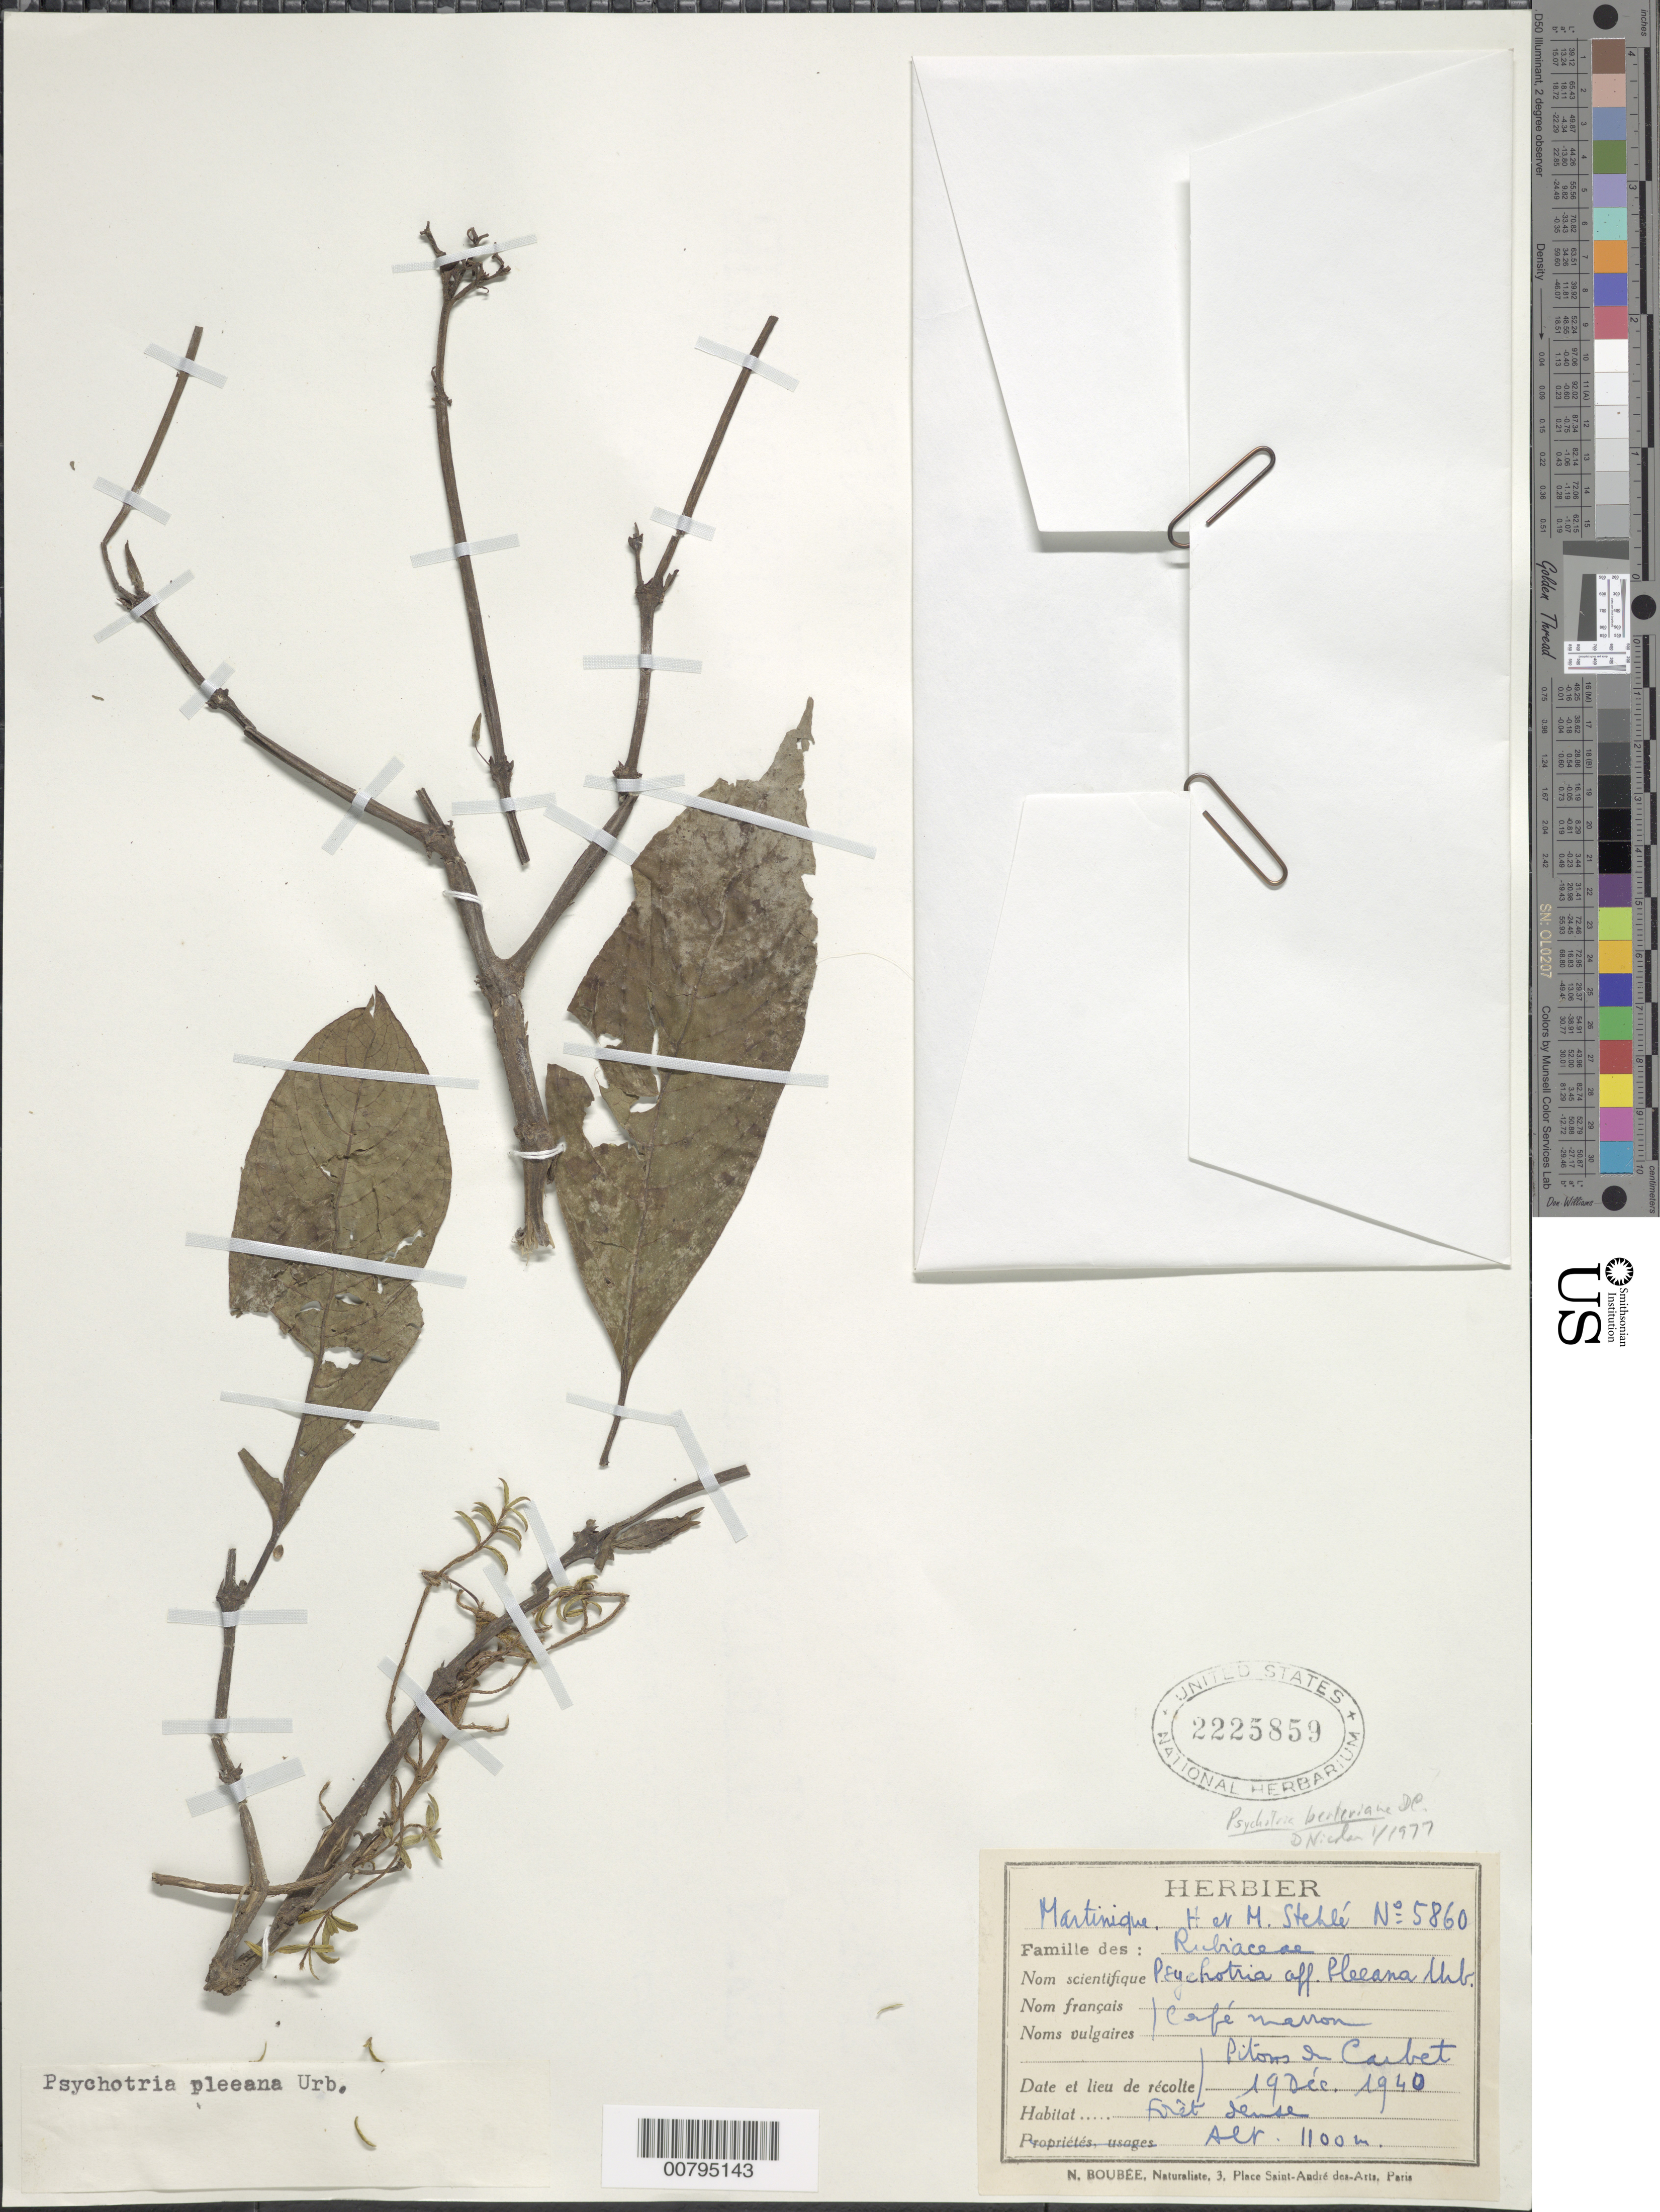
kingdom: Plantae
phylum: Tracheophyta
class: Magnoliopsida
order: Gentianales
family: Rubiaceae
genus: Psychotria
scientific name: Psychotria berteroana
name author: DC.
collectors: H. Stehlé & M. Stehlé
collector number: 5860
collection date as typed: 19 Dec 1940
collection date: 1940-12-19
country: Martinique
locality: Pitons du Carbet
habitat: Dense forest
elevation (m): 1100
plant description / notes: Common name: Café marron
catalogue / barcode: US 2225859